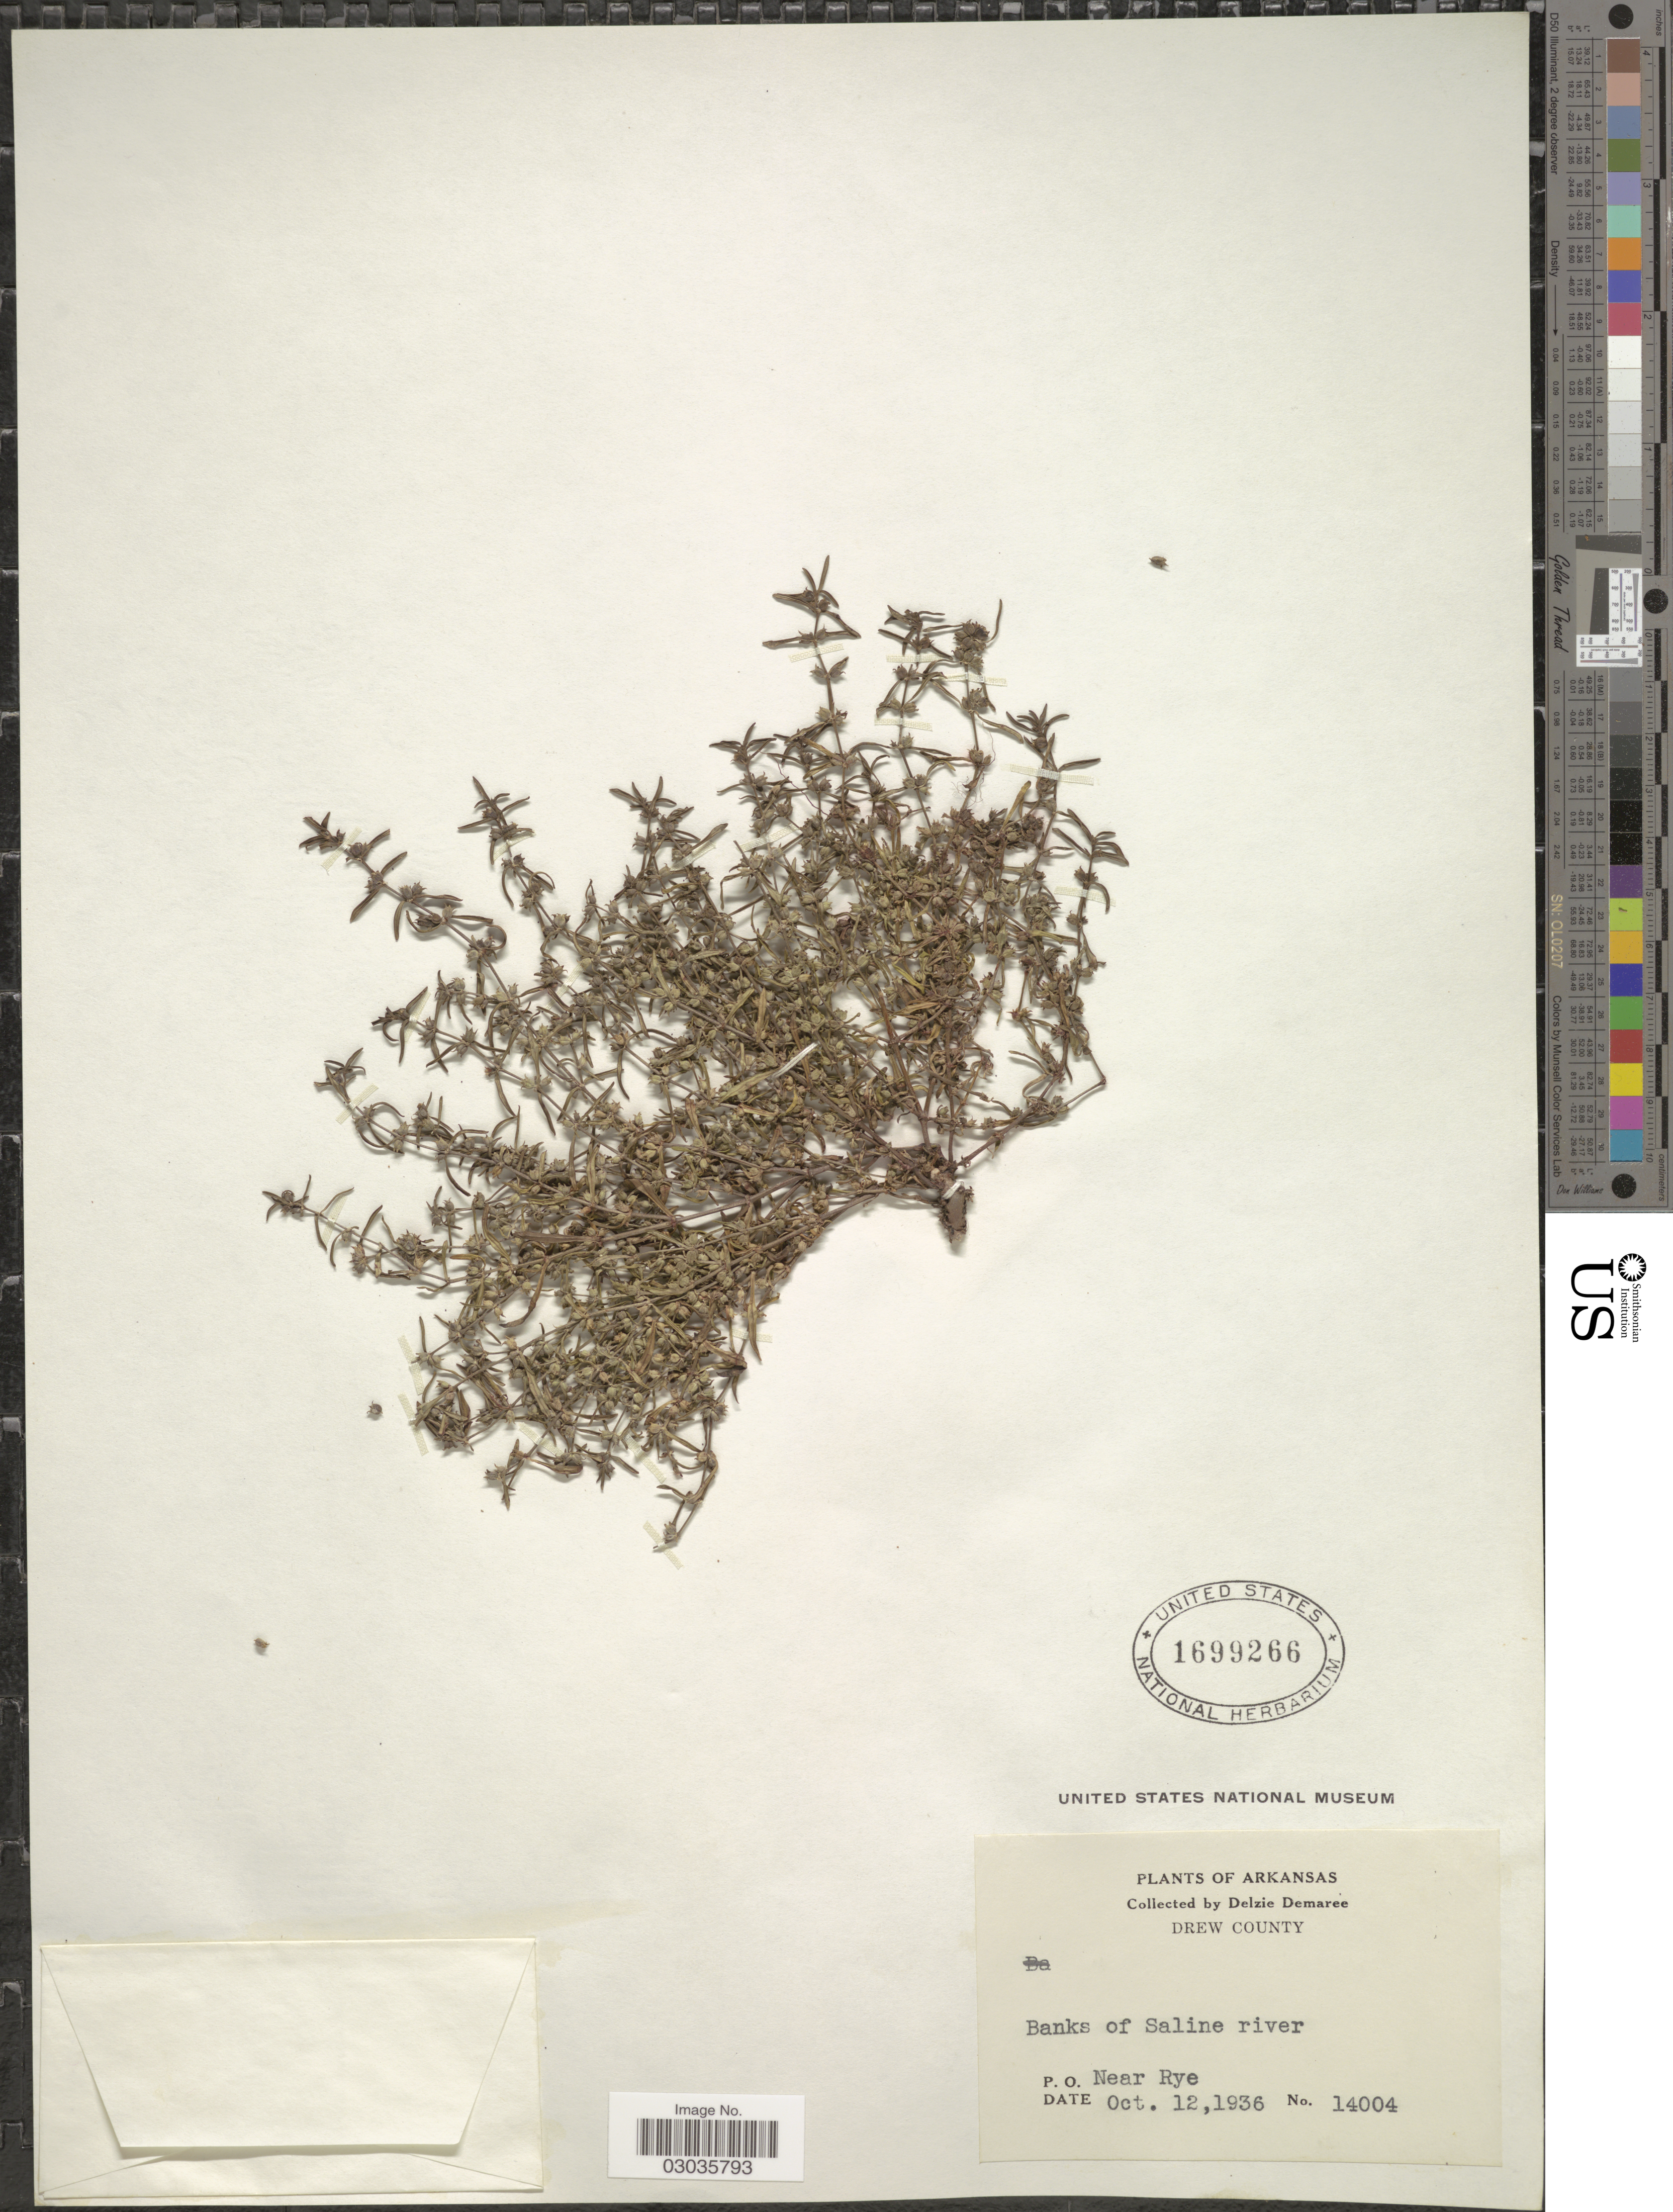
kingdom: Plantae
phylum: Tracheophyta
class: Magnoliopsida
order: Myrtales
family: Lythraceae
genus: Rotala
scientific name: Rotala ramosior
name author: (L.) Koehne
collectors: D. Demaree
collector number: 14004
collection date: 1936-10-12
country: United States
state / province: Arkansas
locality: Drew County. Banks of Saline river. P. O. Near Rye.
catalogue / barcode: US 1699266